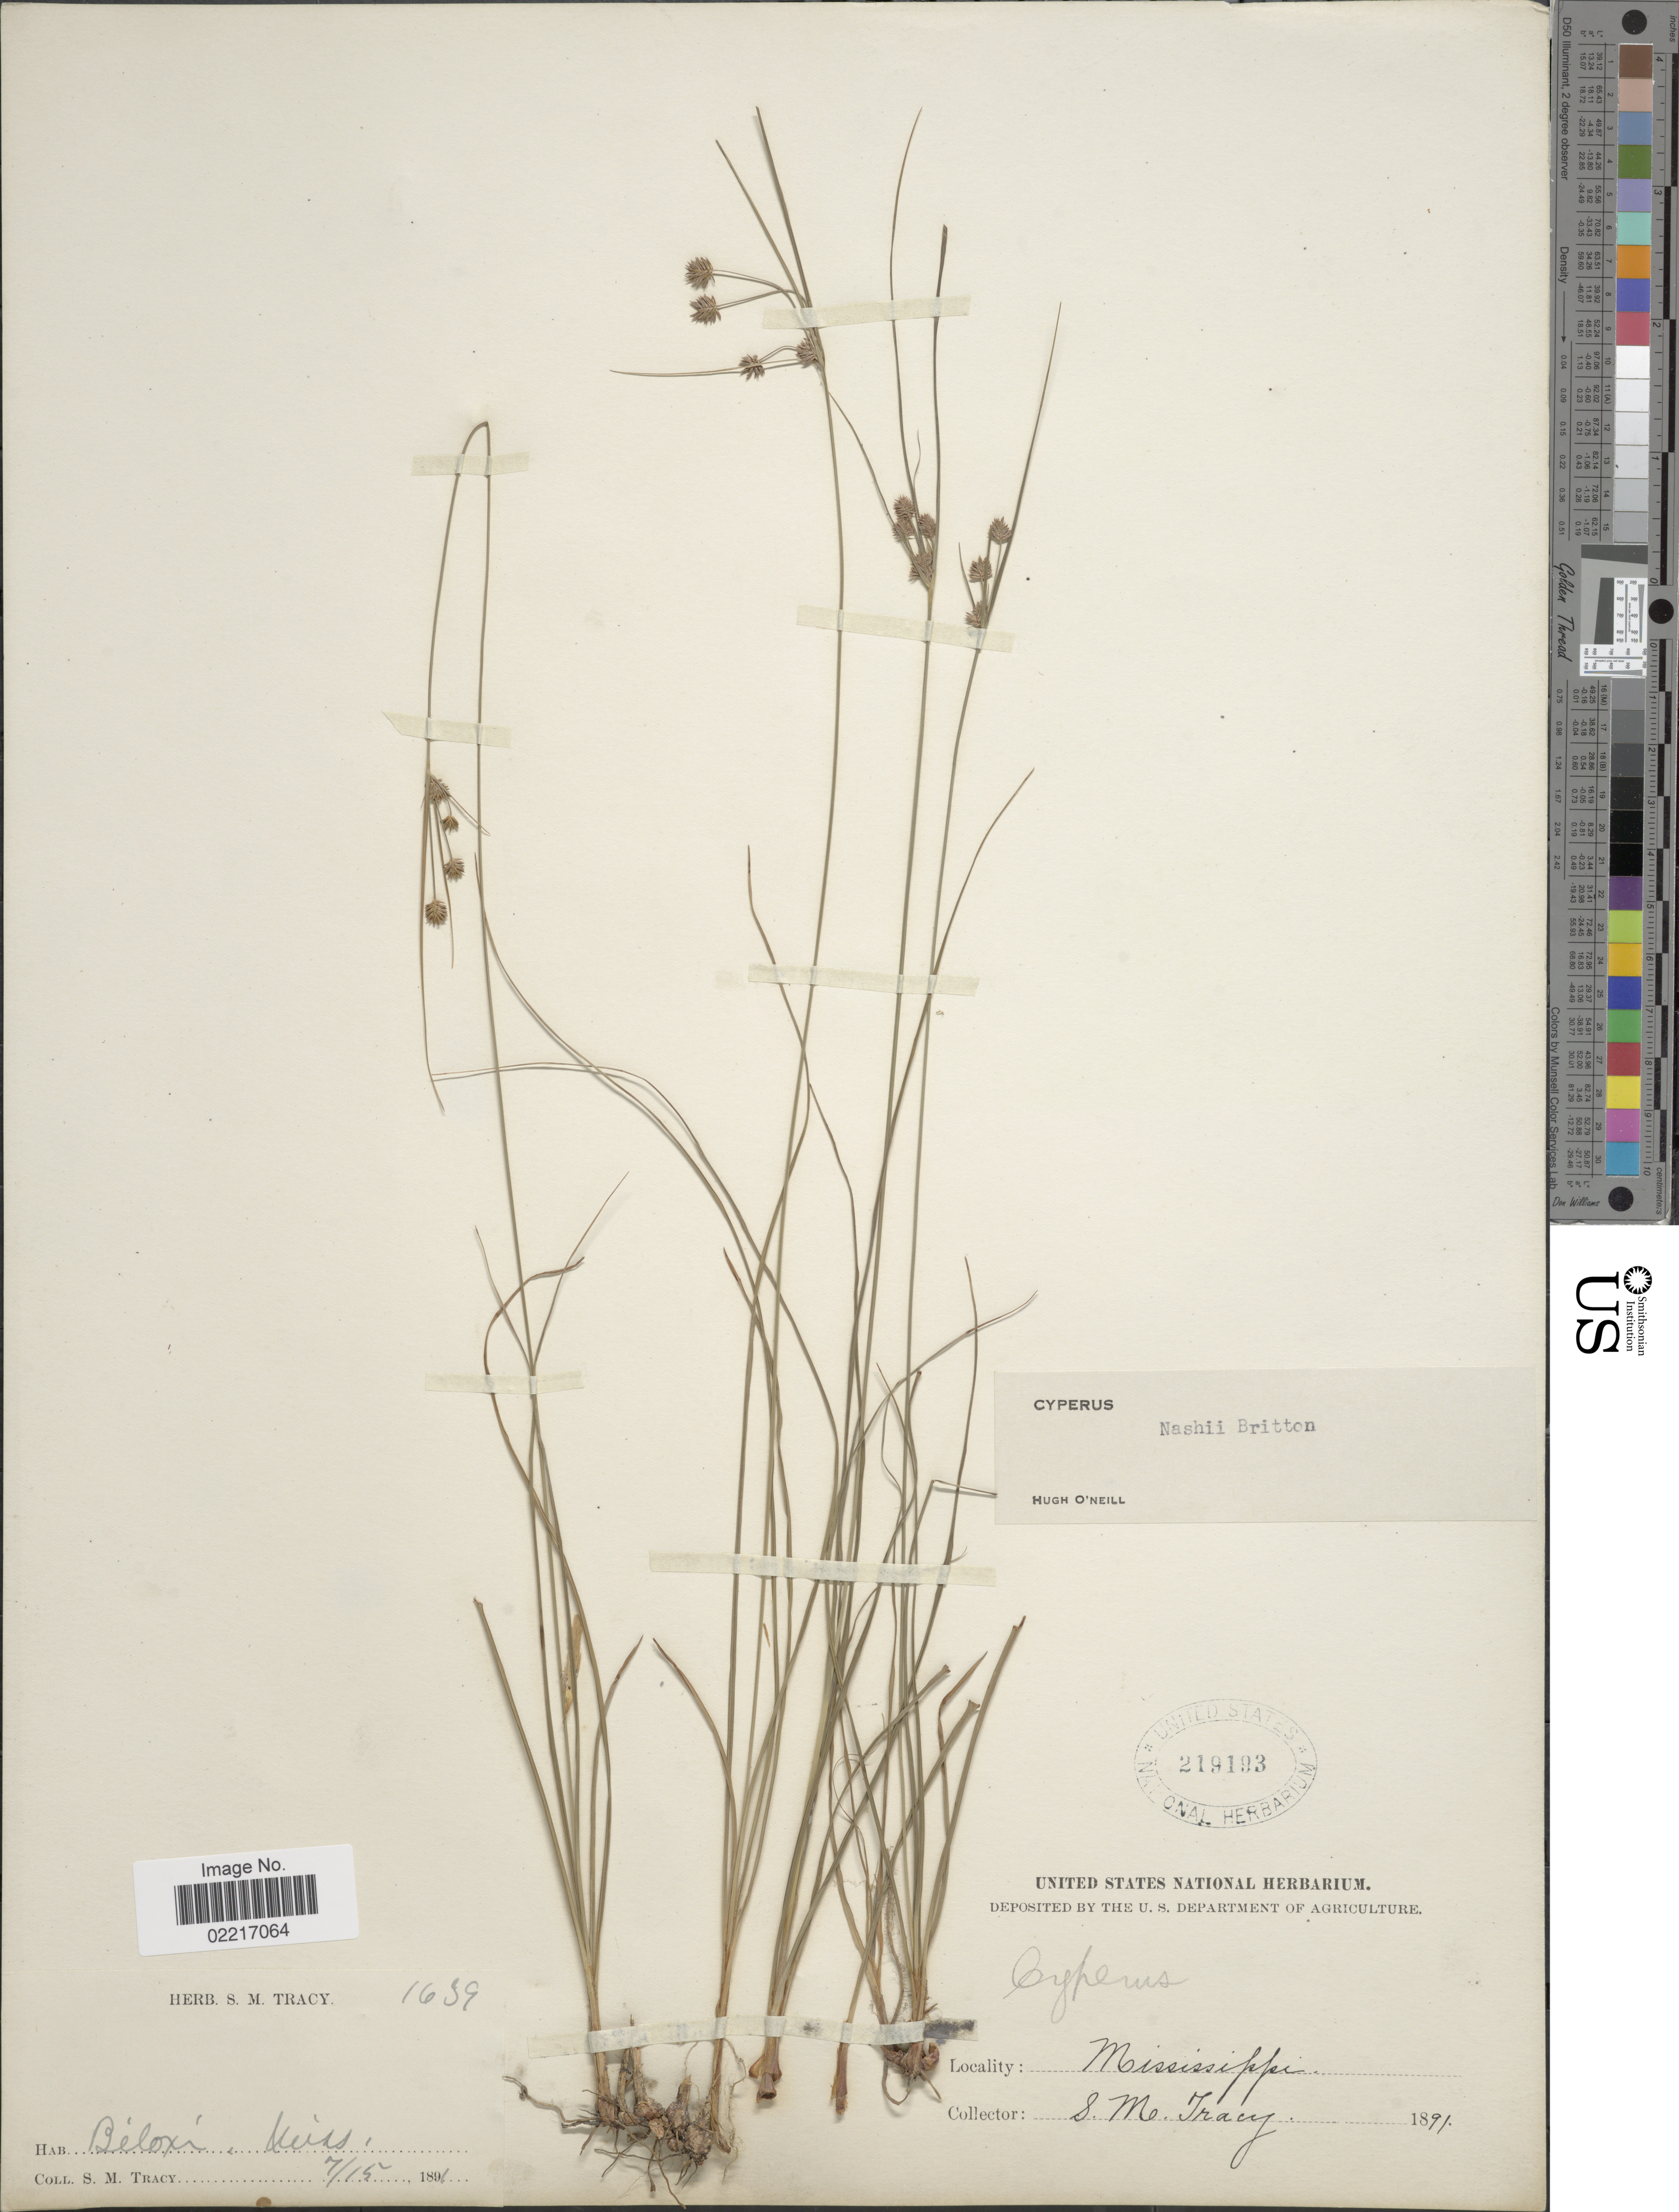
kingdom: Plantae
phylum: Tracheophyta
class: Liliopsida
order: Poales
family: Cyperaceae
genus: Cyperus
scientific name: Cyperus nashii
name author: Britton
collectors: S. M. Tracy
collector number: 1639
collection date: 1891-07-15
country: United States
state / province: Mississippi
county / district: Harrison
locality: Biloxi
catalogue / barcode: US 219193